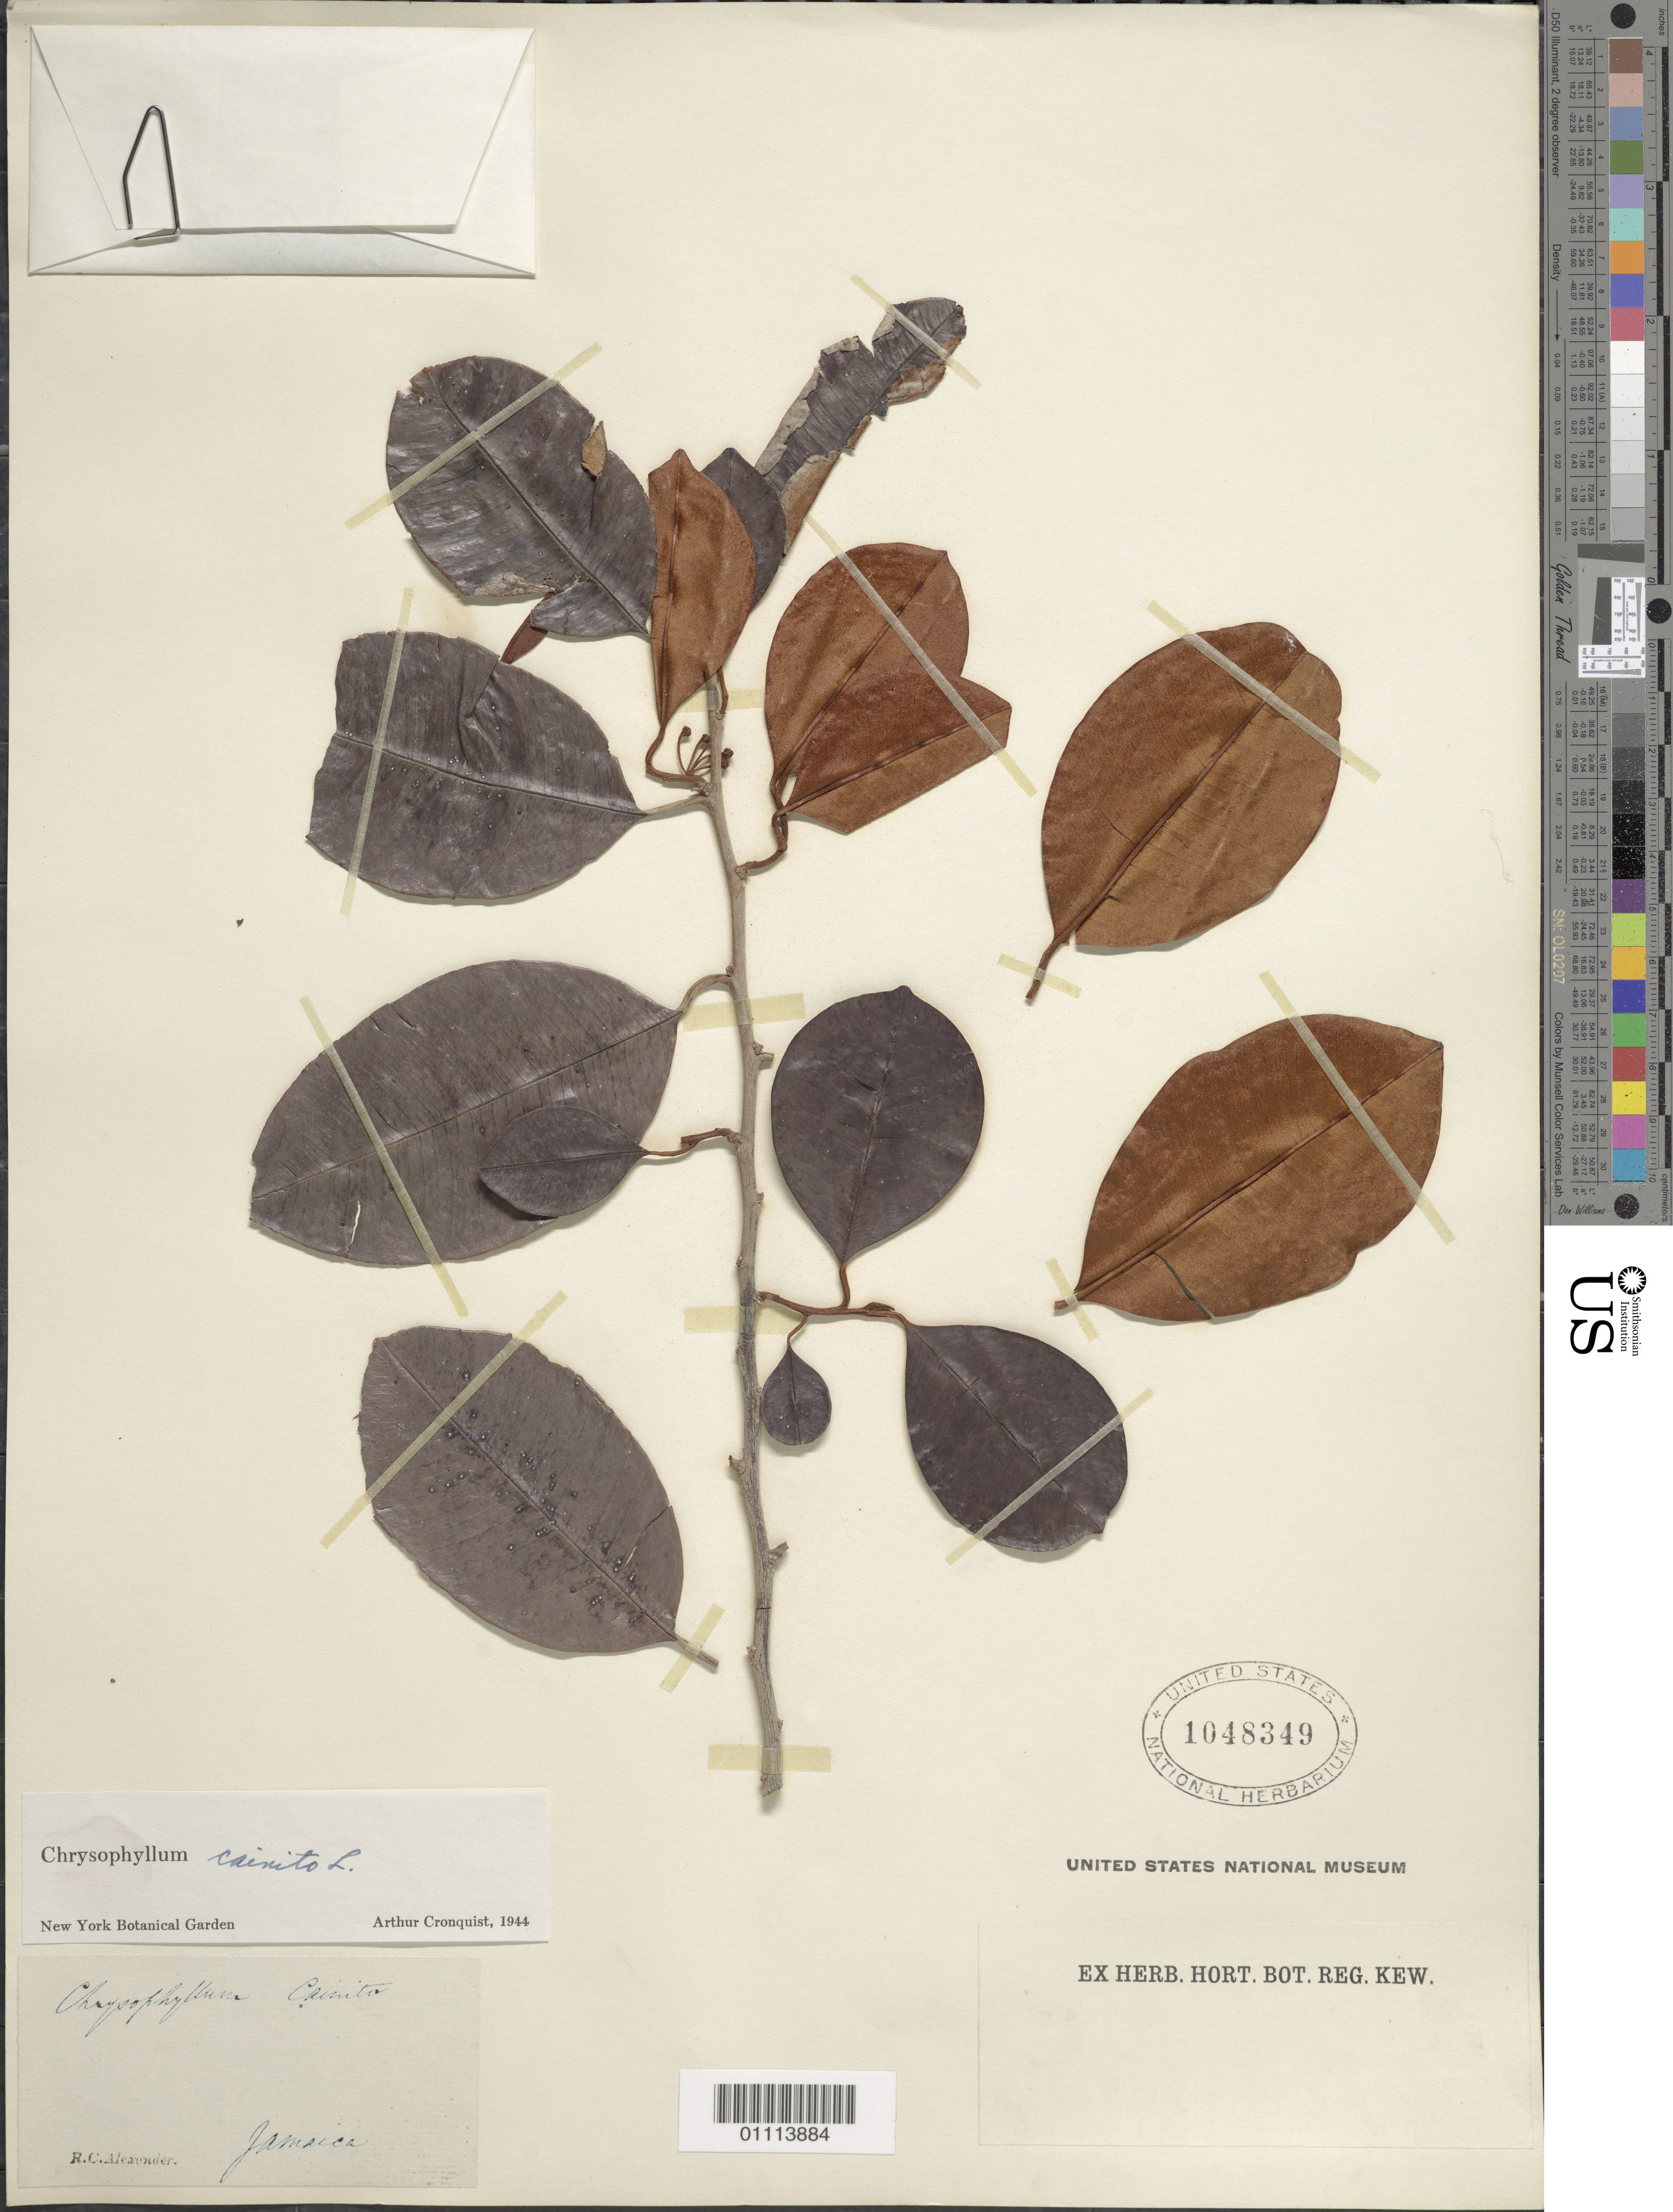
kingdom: Plantae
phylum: Tracheophyta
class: Magnoliopsida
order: Ericales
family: Sapotaceae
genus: Chrysophyllum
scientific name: Chrysophyllum cainito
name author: L.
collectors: R. C. Alexander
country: Jamaica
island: Jamaica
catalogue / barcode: US 1048349